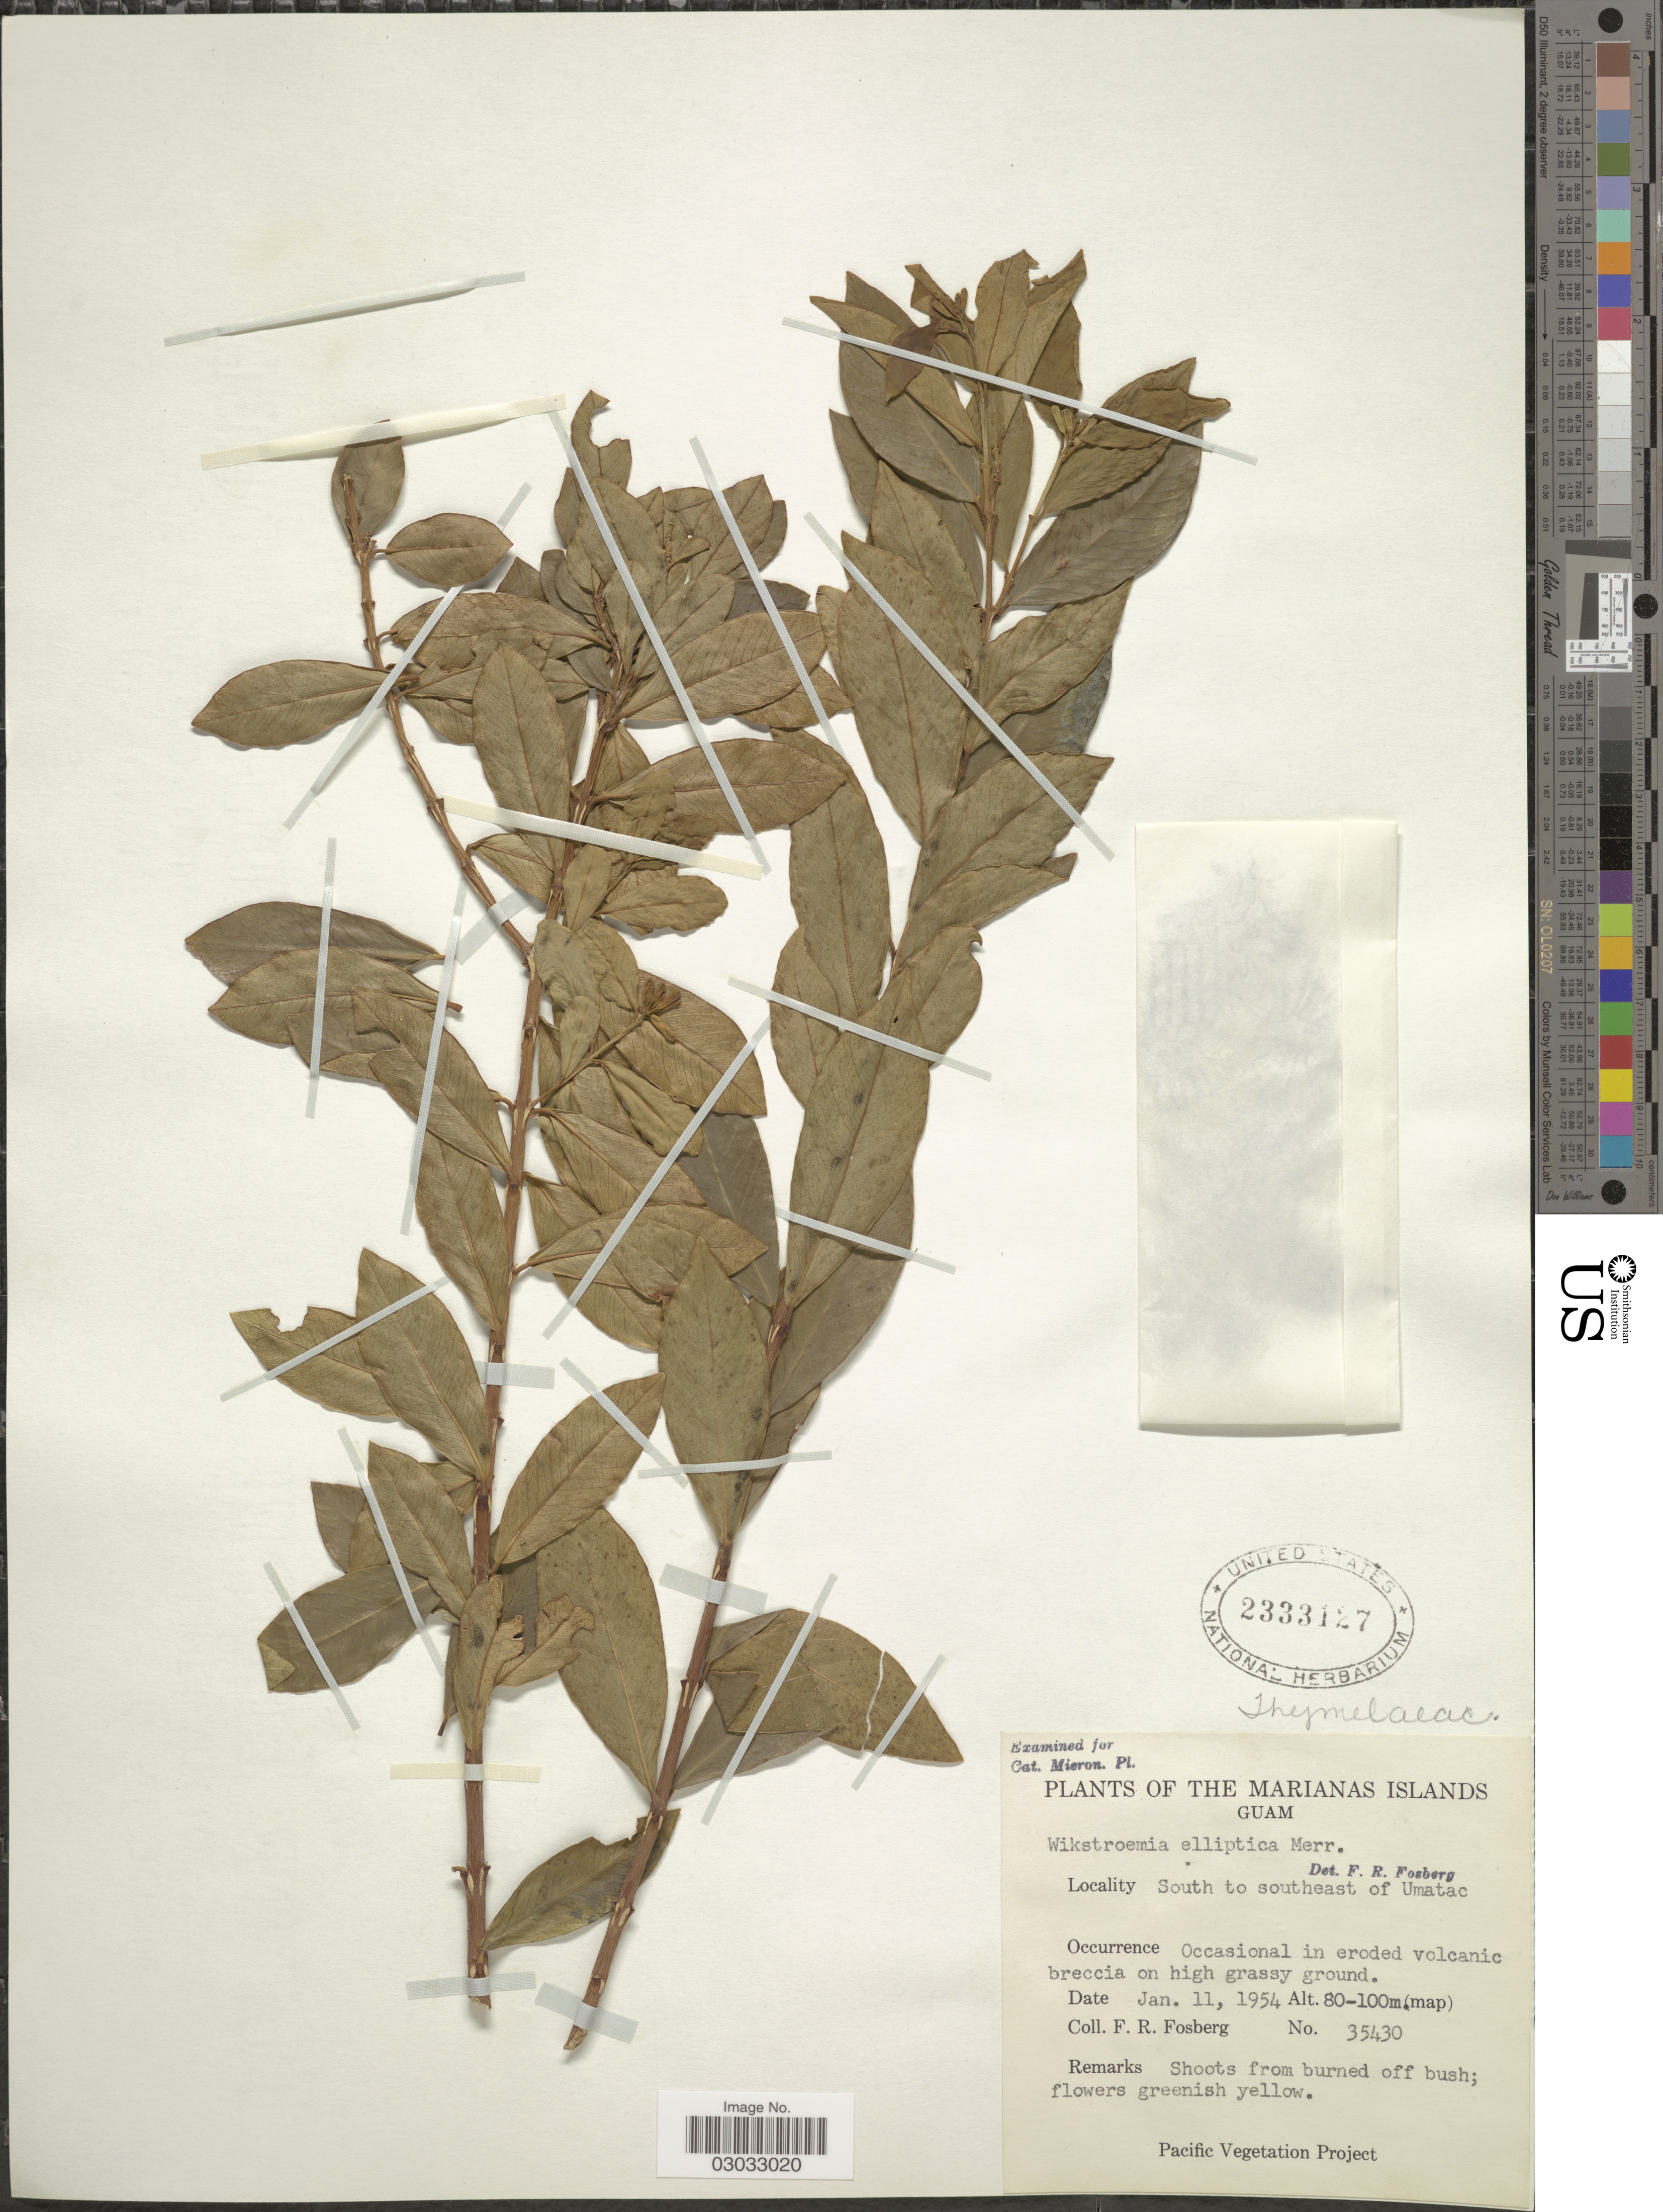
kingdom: Plantae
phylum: Tracheophyta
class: Magnoliopsida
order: Malvales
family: Thymelaeaceae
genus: Wikstroemia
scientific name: Wikstroemia elliptica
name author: Merr.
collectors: F. R. Fosberg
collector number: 35430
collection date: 1954-01-11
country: Guam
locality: The Marianas Islands, South to southeast of Umatac.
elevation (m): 80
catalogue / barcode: US 2333127